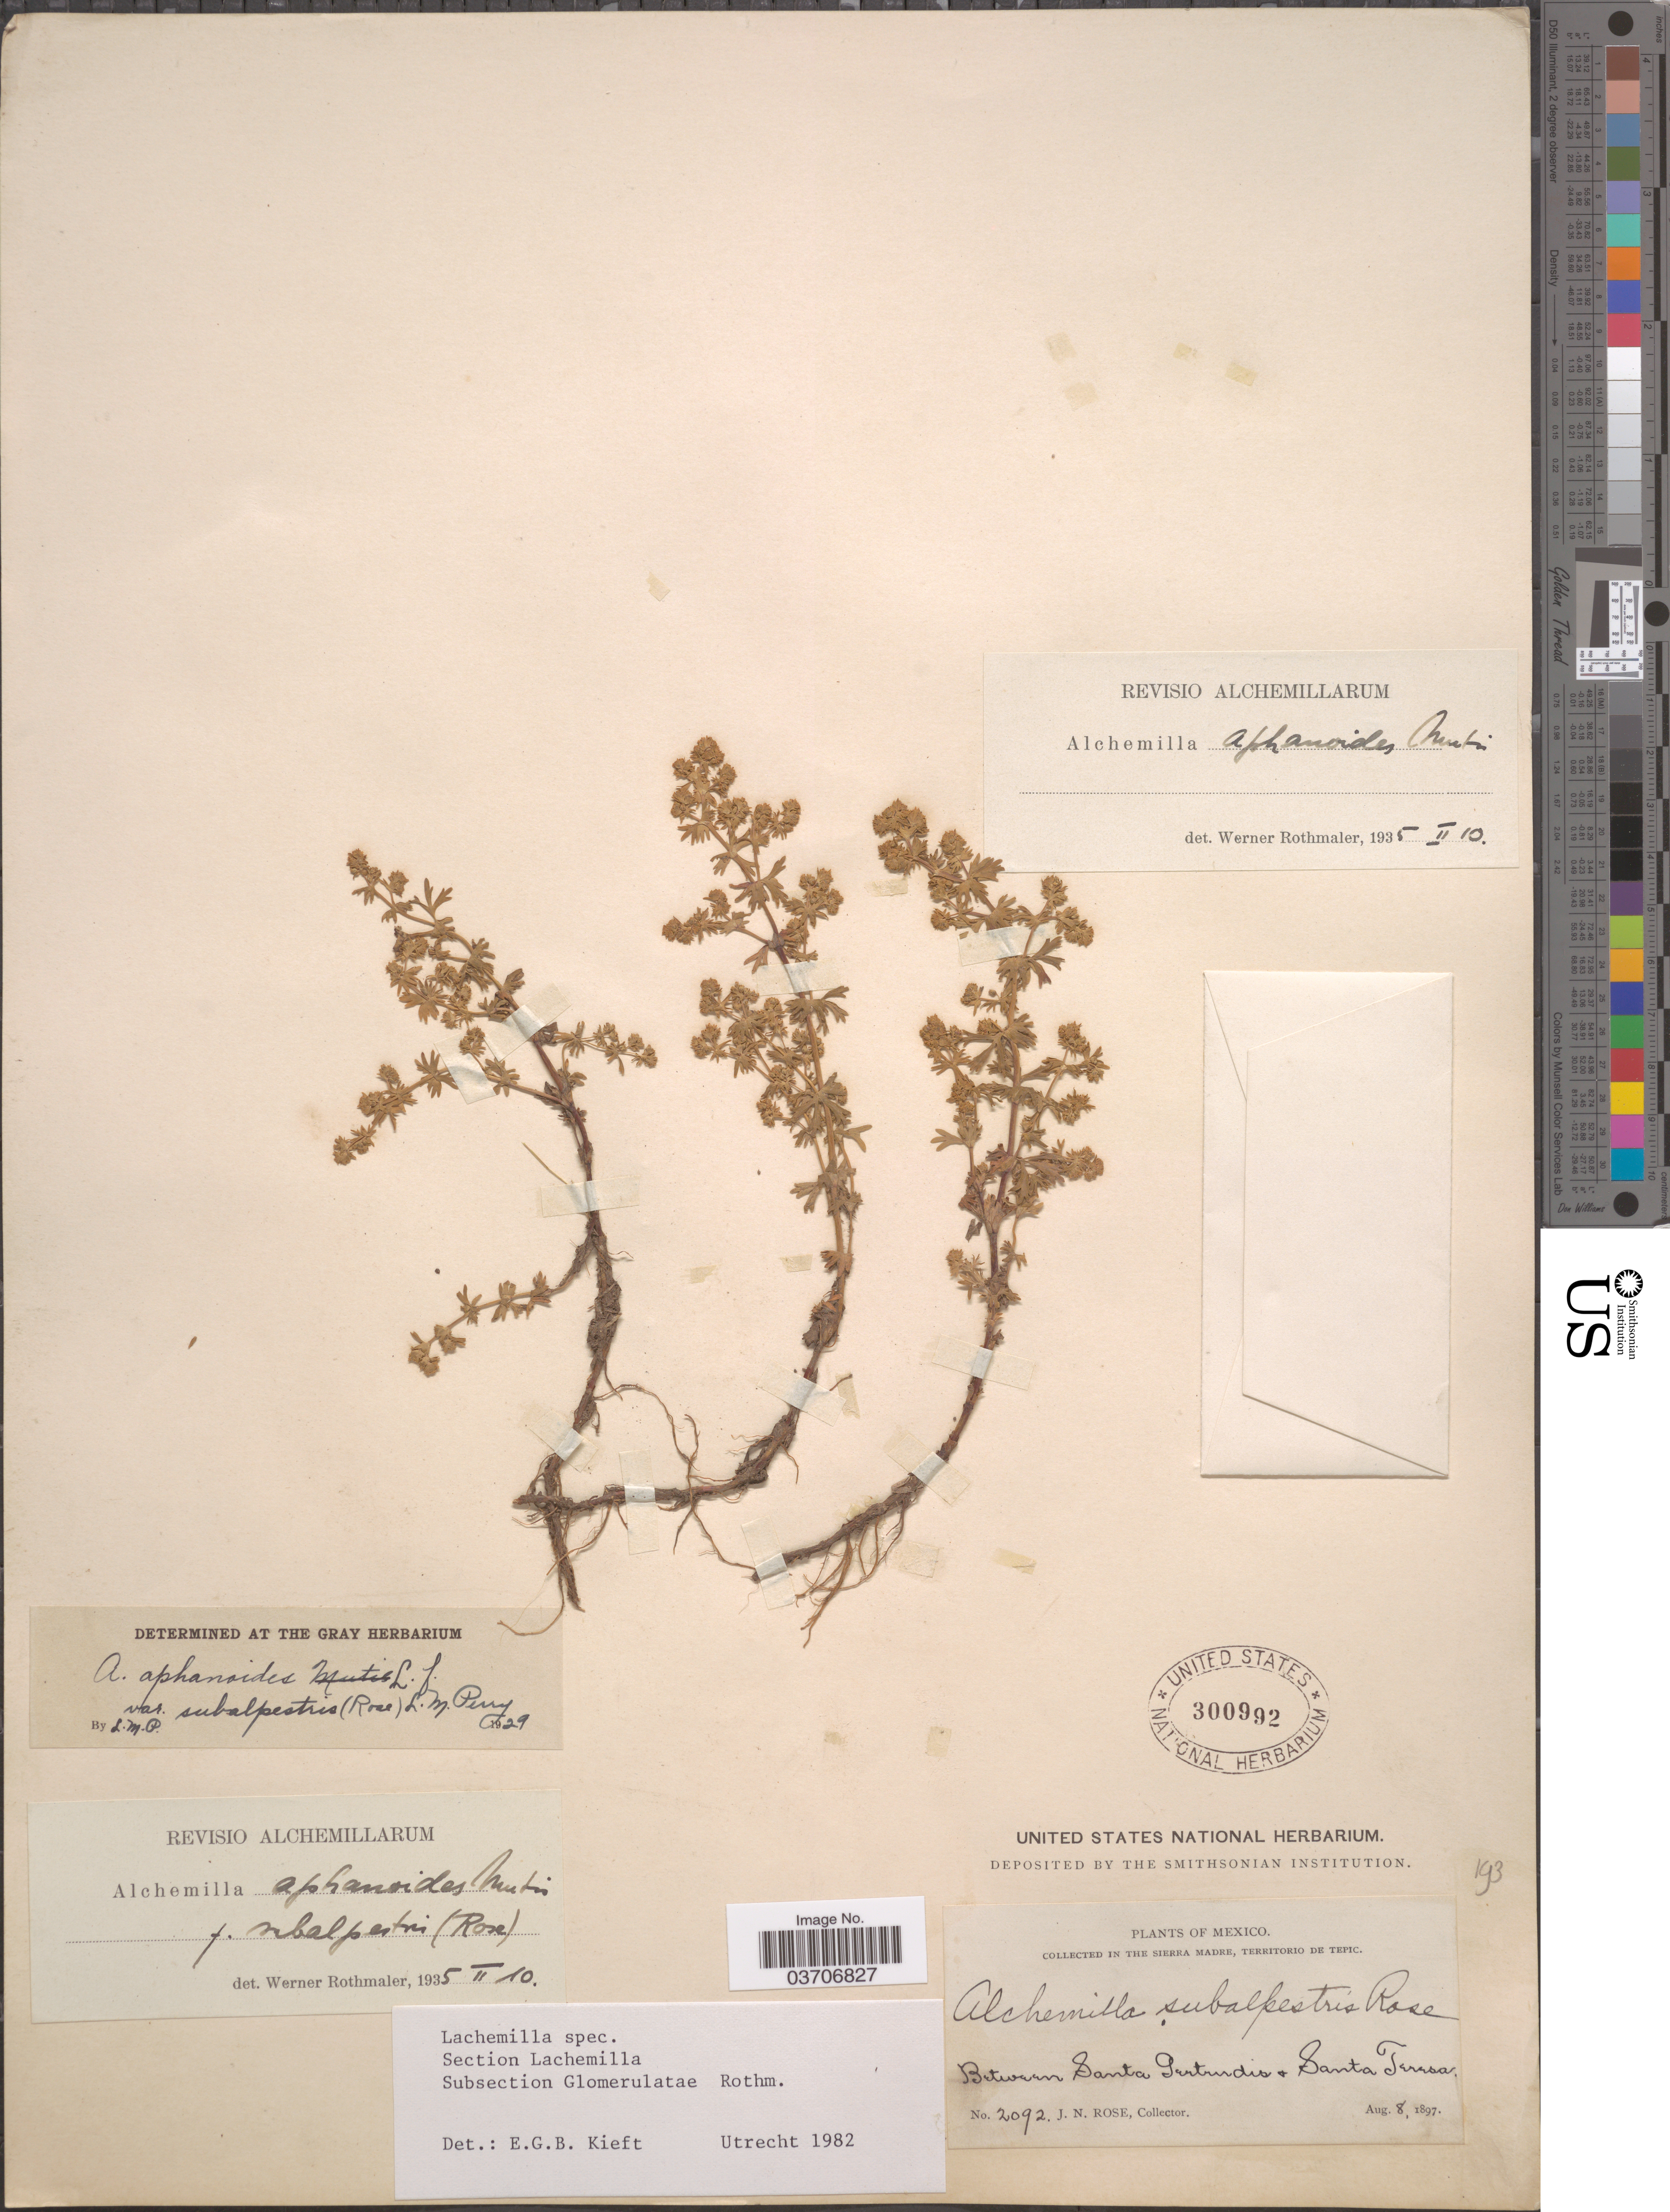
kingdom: Plantae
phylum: Tracheophyta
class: Magnoliopsida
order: Rosales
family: Rosaceae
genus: Lachemilla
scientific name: Lachemilla sp.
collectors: J. N. Rose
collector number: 2092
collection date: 1897-08-08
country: Mexico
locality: Sierra Madre, Territorio de Tepic. Between Santa Pertrudio + Santa Teresa.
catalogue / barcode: US 300992